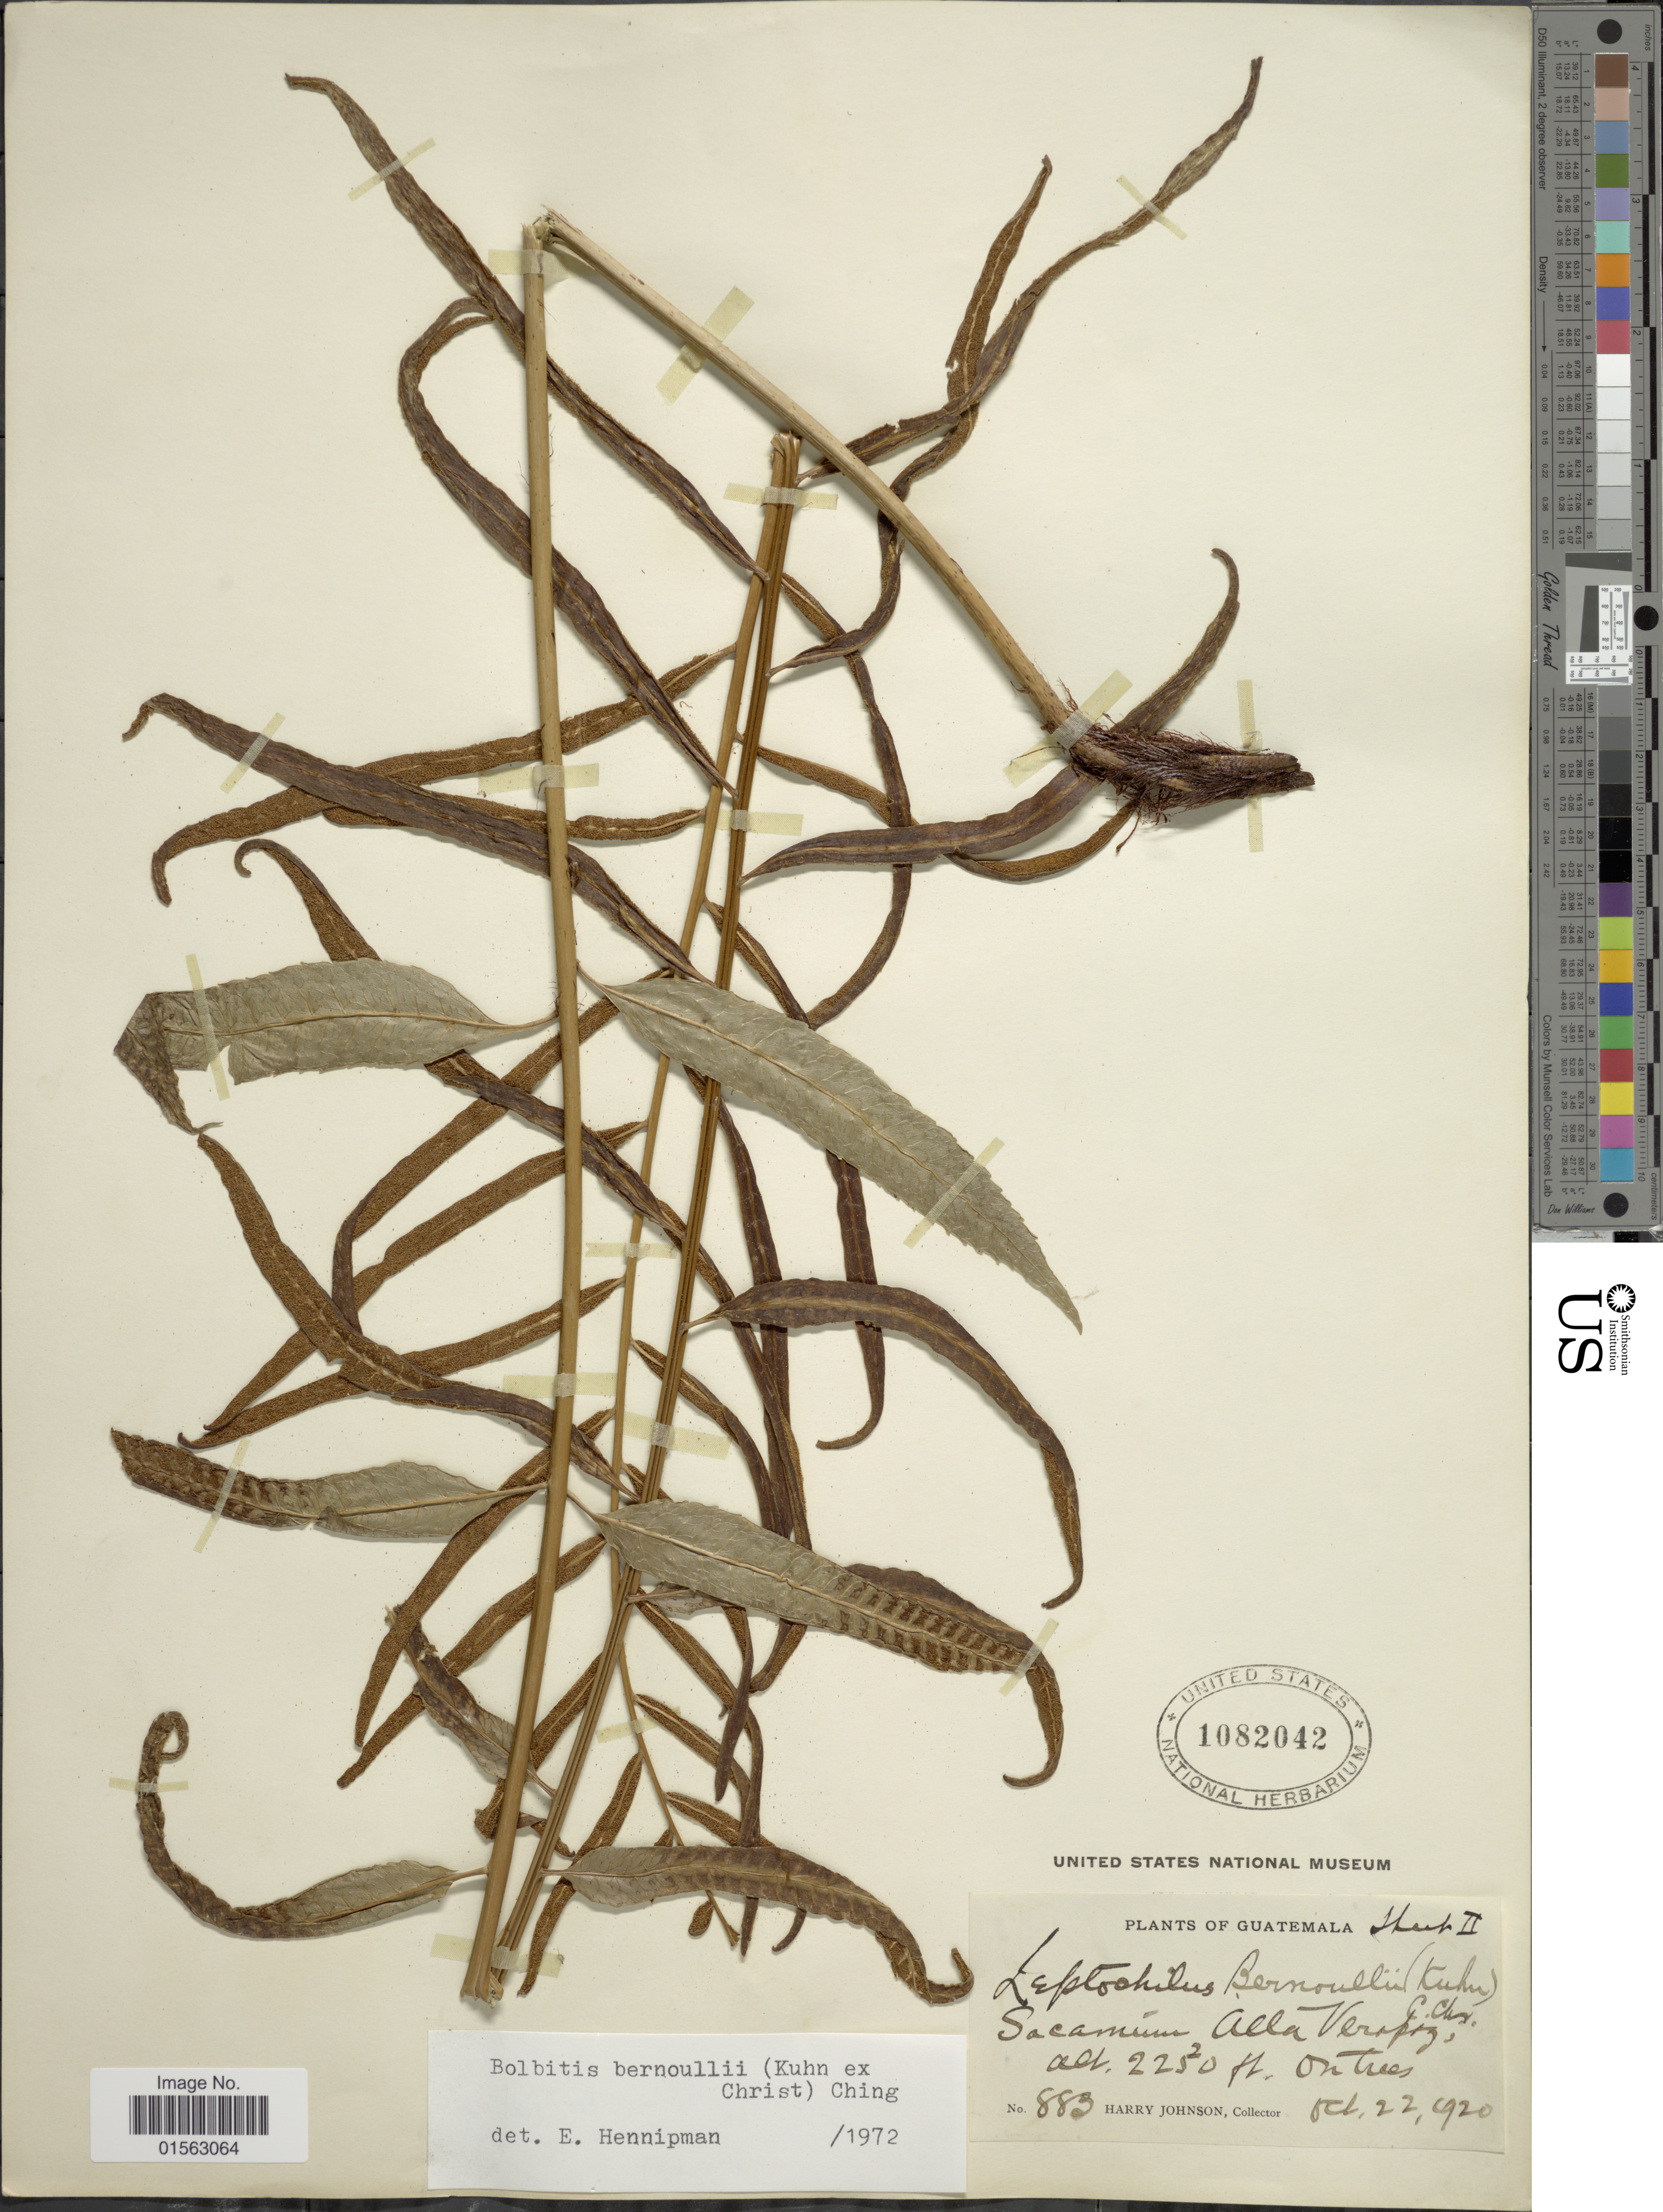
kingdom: Plantae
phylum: Tracheophyta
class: Polypodiopsida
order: Polypodiales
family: Dryopteridaceae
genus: Mickelia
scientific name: Mickelia bernoullii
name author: (Kuhn ex Christ) R.C. Moran et al.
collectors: H. Johnson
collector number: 883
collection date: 1920-10-22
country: Guatemala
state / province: Alta Verapaz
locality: Guatemala, Sacamúm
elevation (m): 686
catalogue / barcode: US 1082042